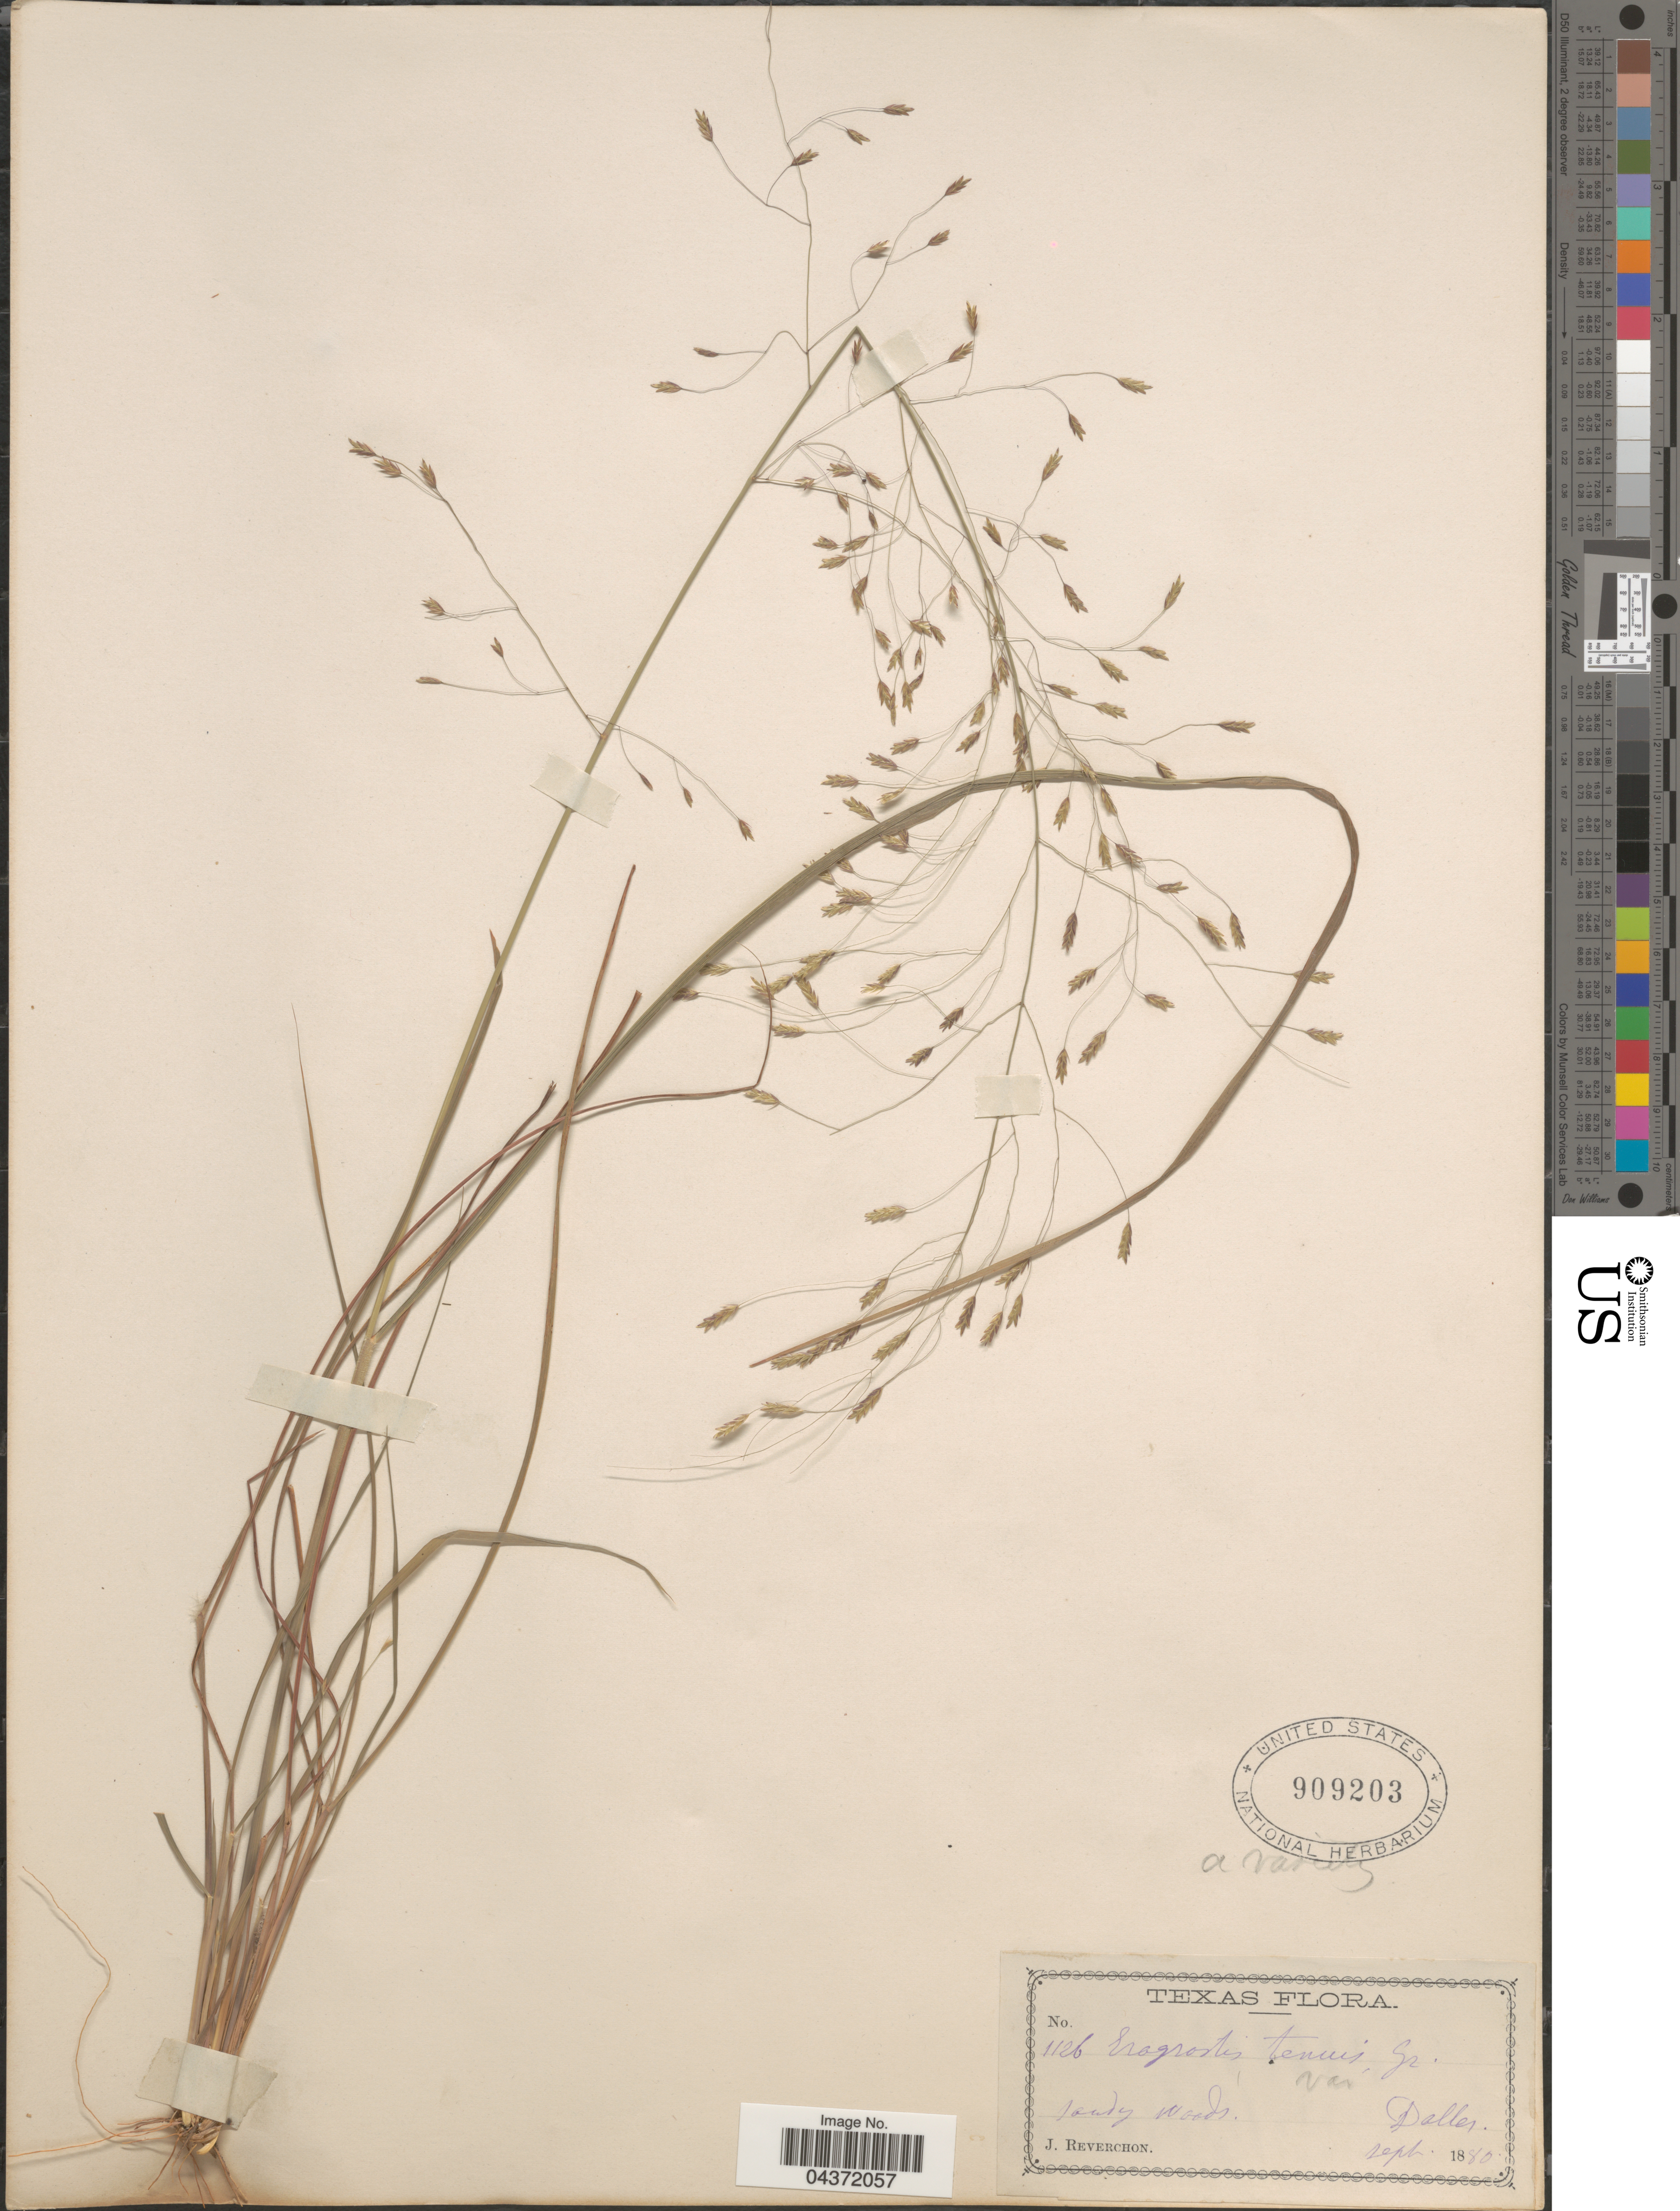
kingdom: Plantae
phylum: Tracheophyta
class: Liliopsida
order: Poales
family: Poaceae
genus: Eragrostis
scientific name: Eragrostis trichodes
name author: (Nutt.) Alph. Wood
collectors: J. Reverchon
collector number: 1126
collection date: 1880-09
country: United States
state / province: Texas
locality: Dallas.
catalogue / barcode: US 909203